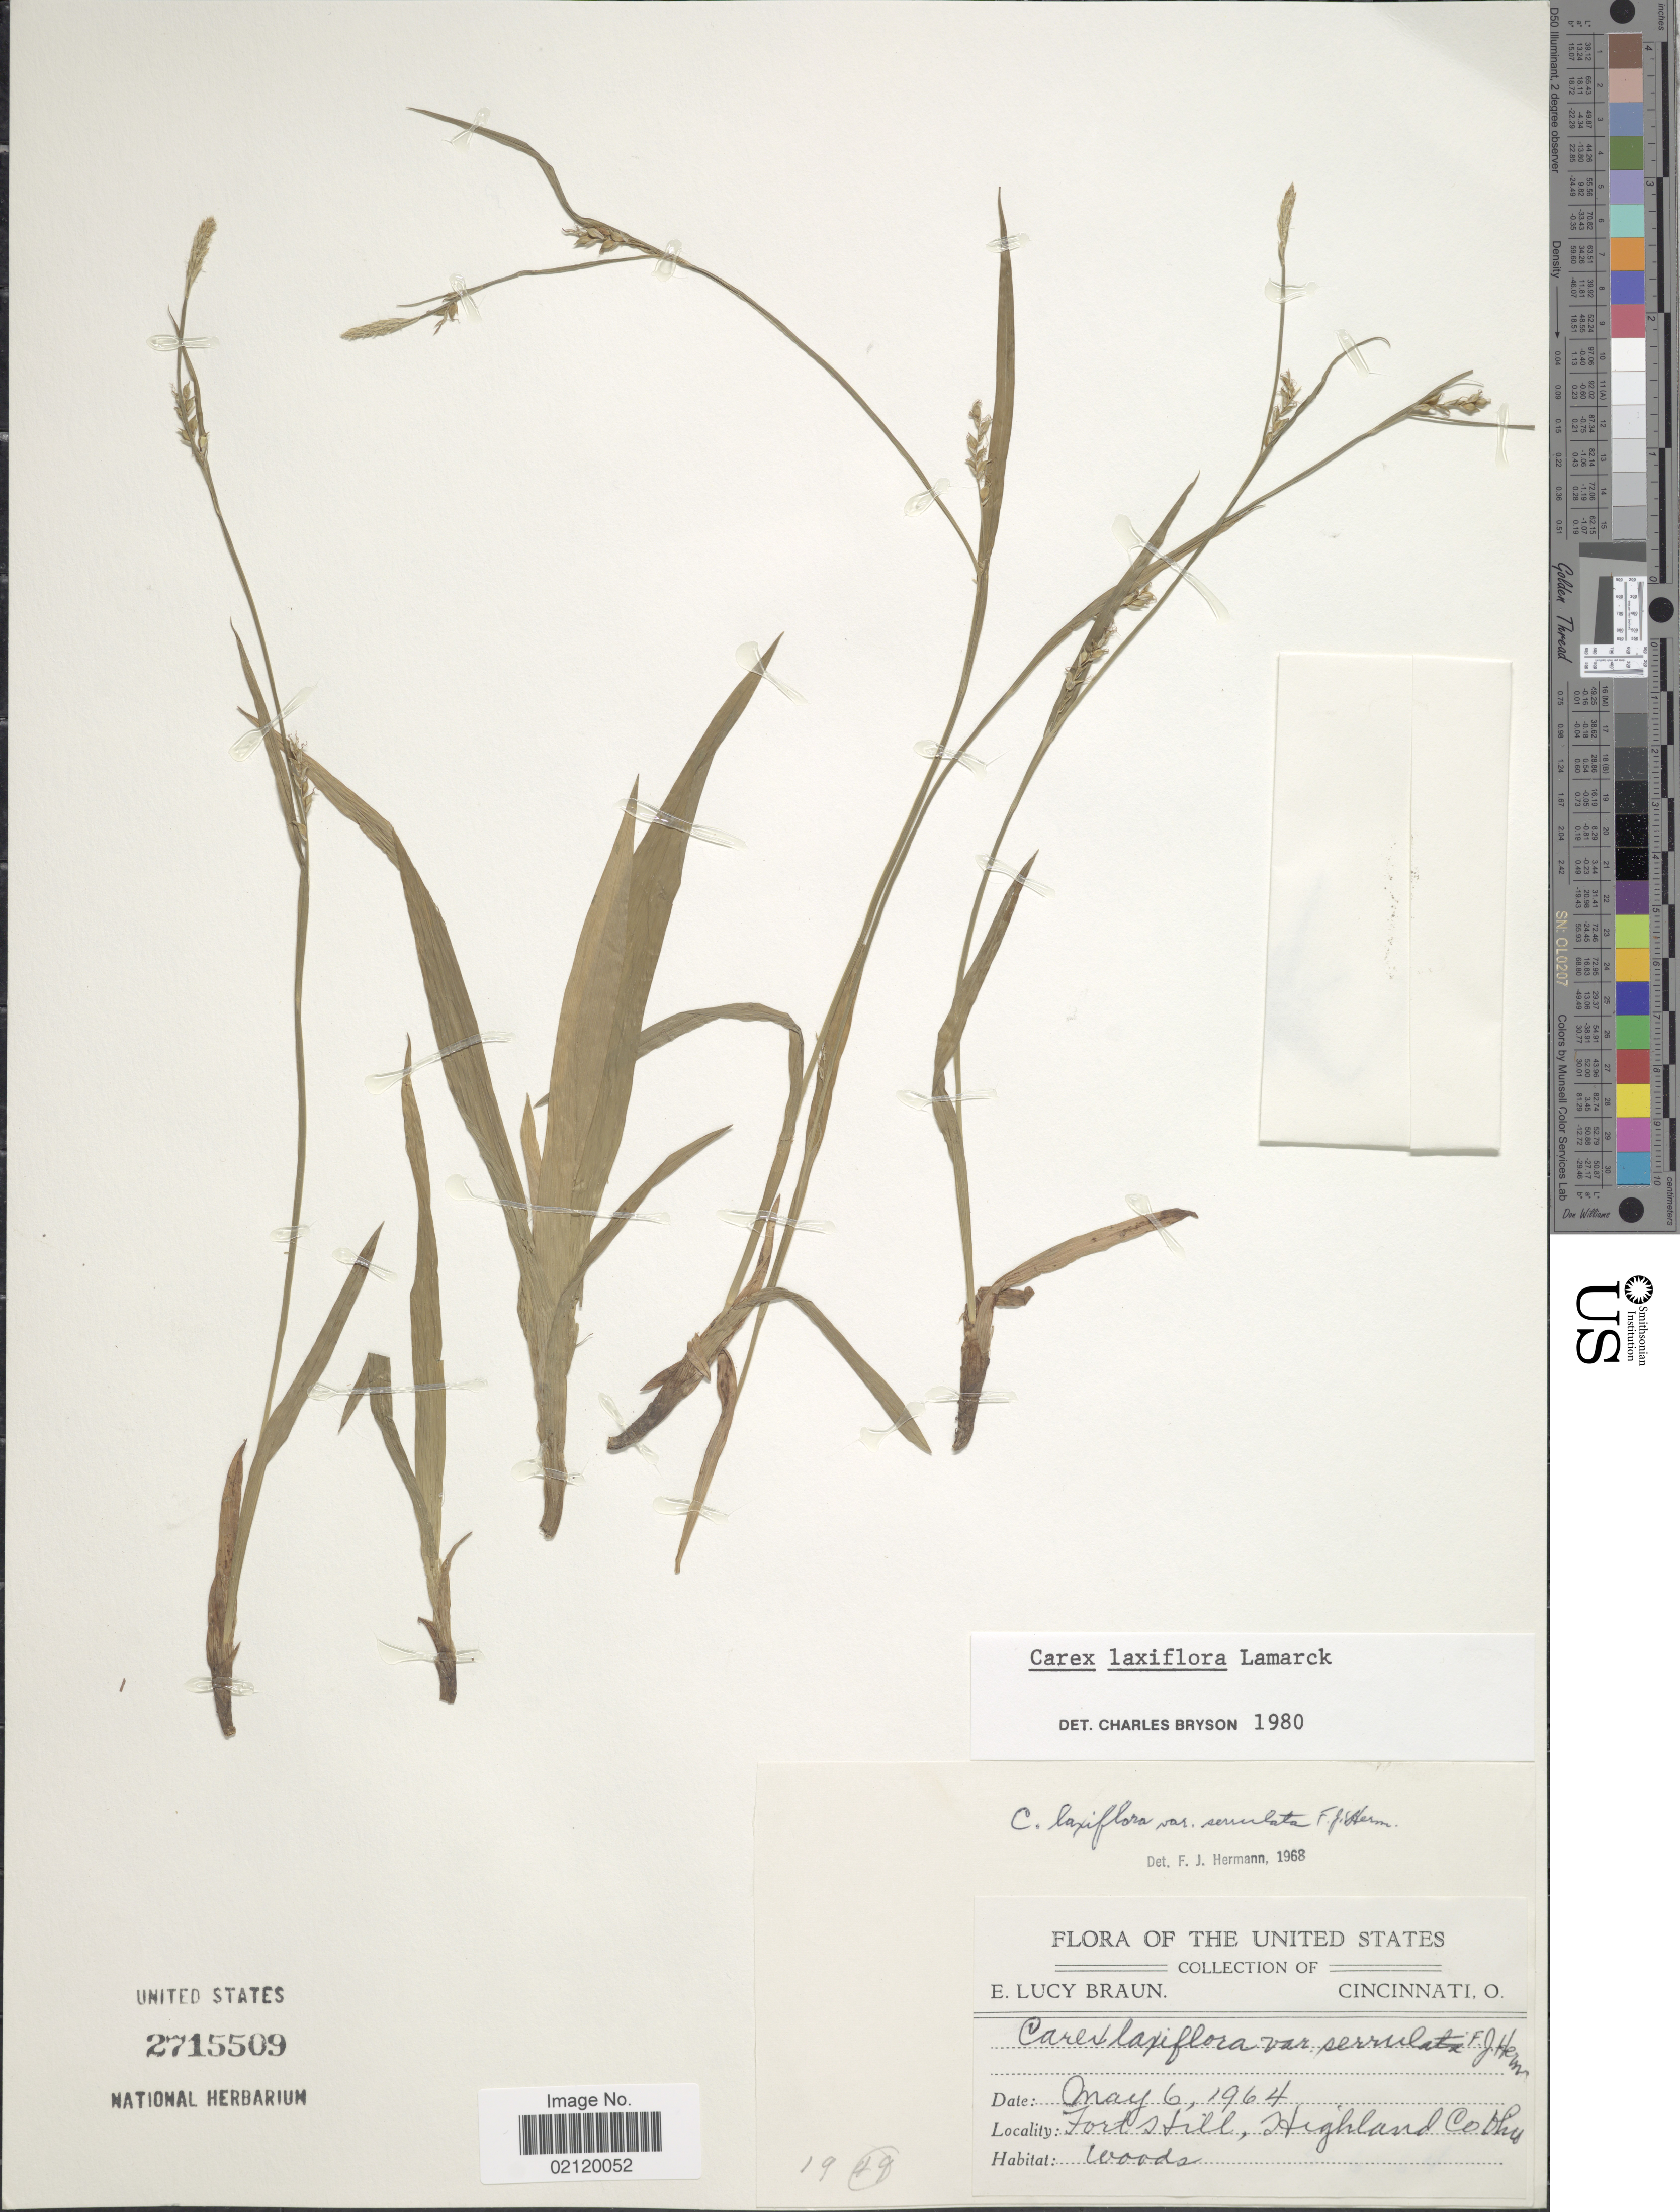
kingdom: Plantae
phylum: Tracheophyta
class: Liliopsida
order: Poales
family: Cyperaceae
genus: Carex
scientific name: Carex laxiflora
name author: Lam.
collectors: E. L. Braun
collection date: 1964-05-06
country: United States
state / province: Ohio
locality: Fort Hill, Highland Co.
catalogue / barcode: US 2715509